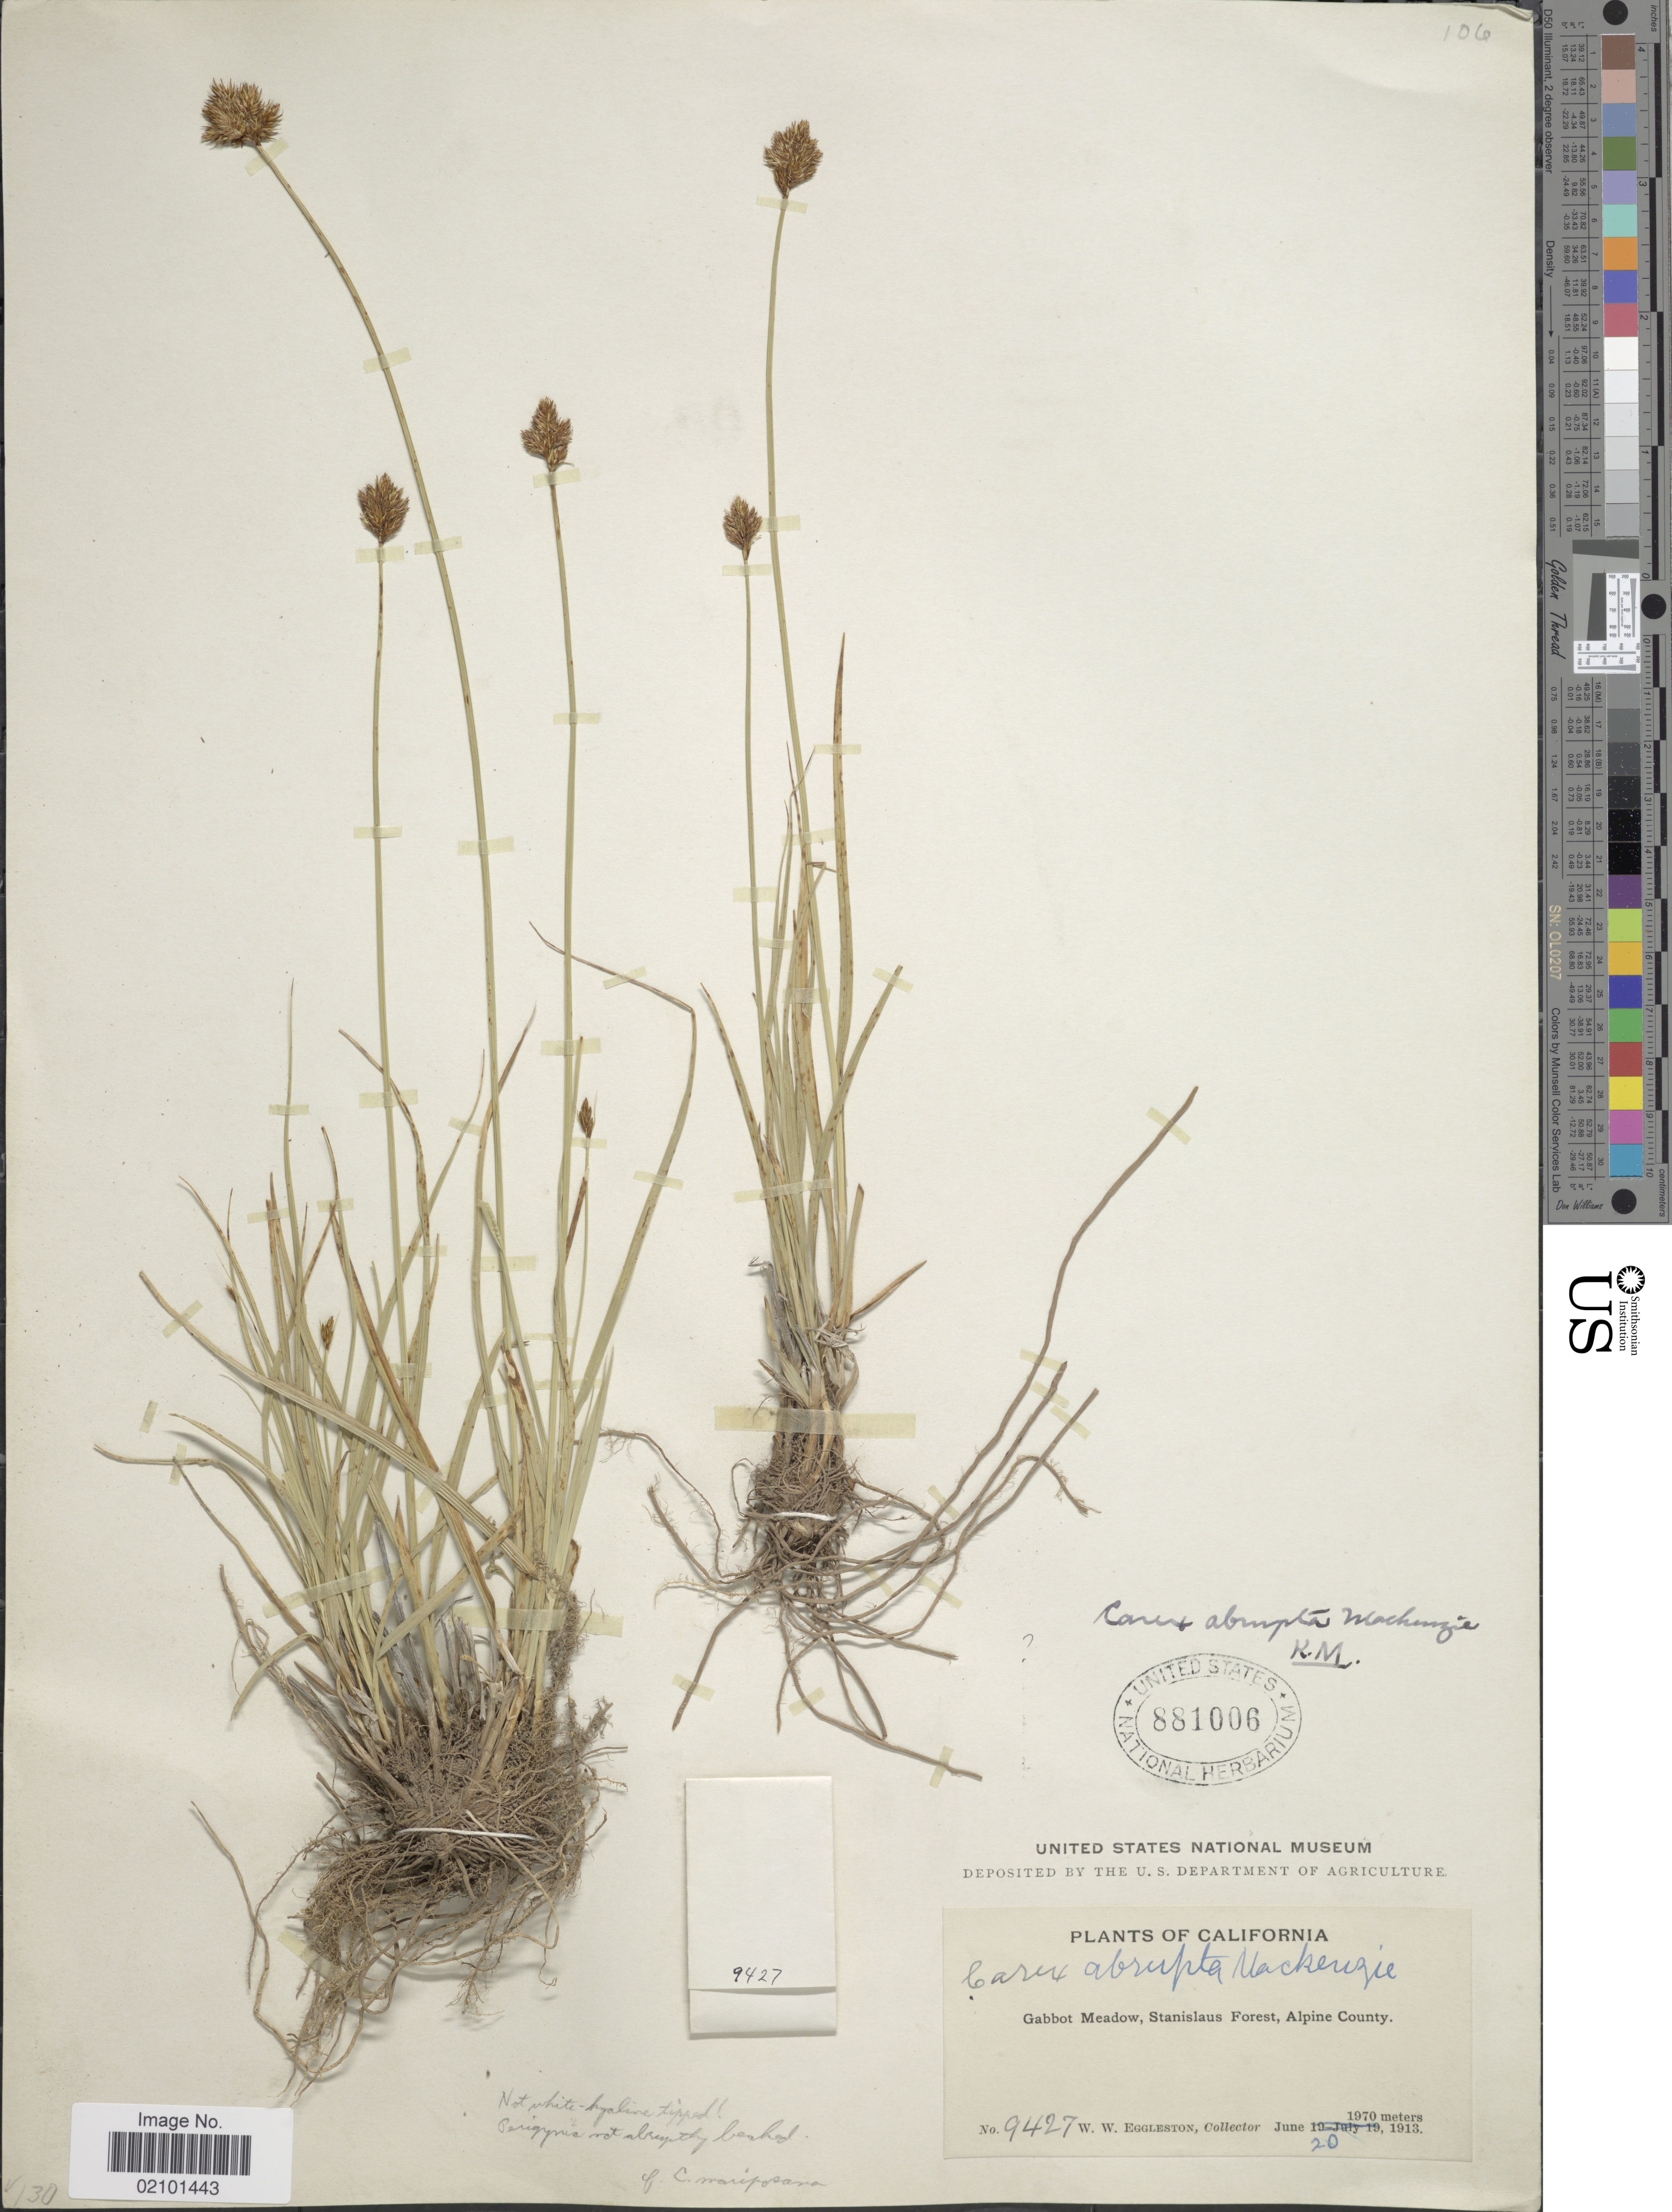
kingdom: Plantae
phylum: Tracheophyta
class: Liliopsida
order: Poales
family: Cyperaceae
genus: Carex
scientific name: Carex abrupta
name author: Mack.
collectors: W. W. Eggleston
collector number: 9427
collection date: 1913-06-20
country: United States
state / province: California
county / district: Alpine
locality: Gabbot Meadow, Stanislaus Forest, Alpine County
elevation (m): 1970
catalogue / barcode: US 881006